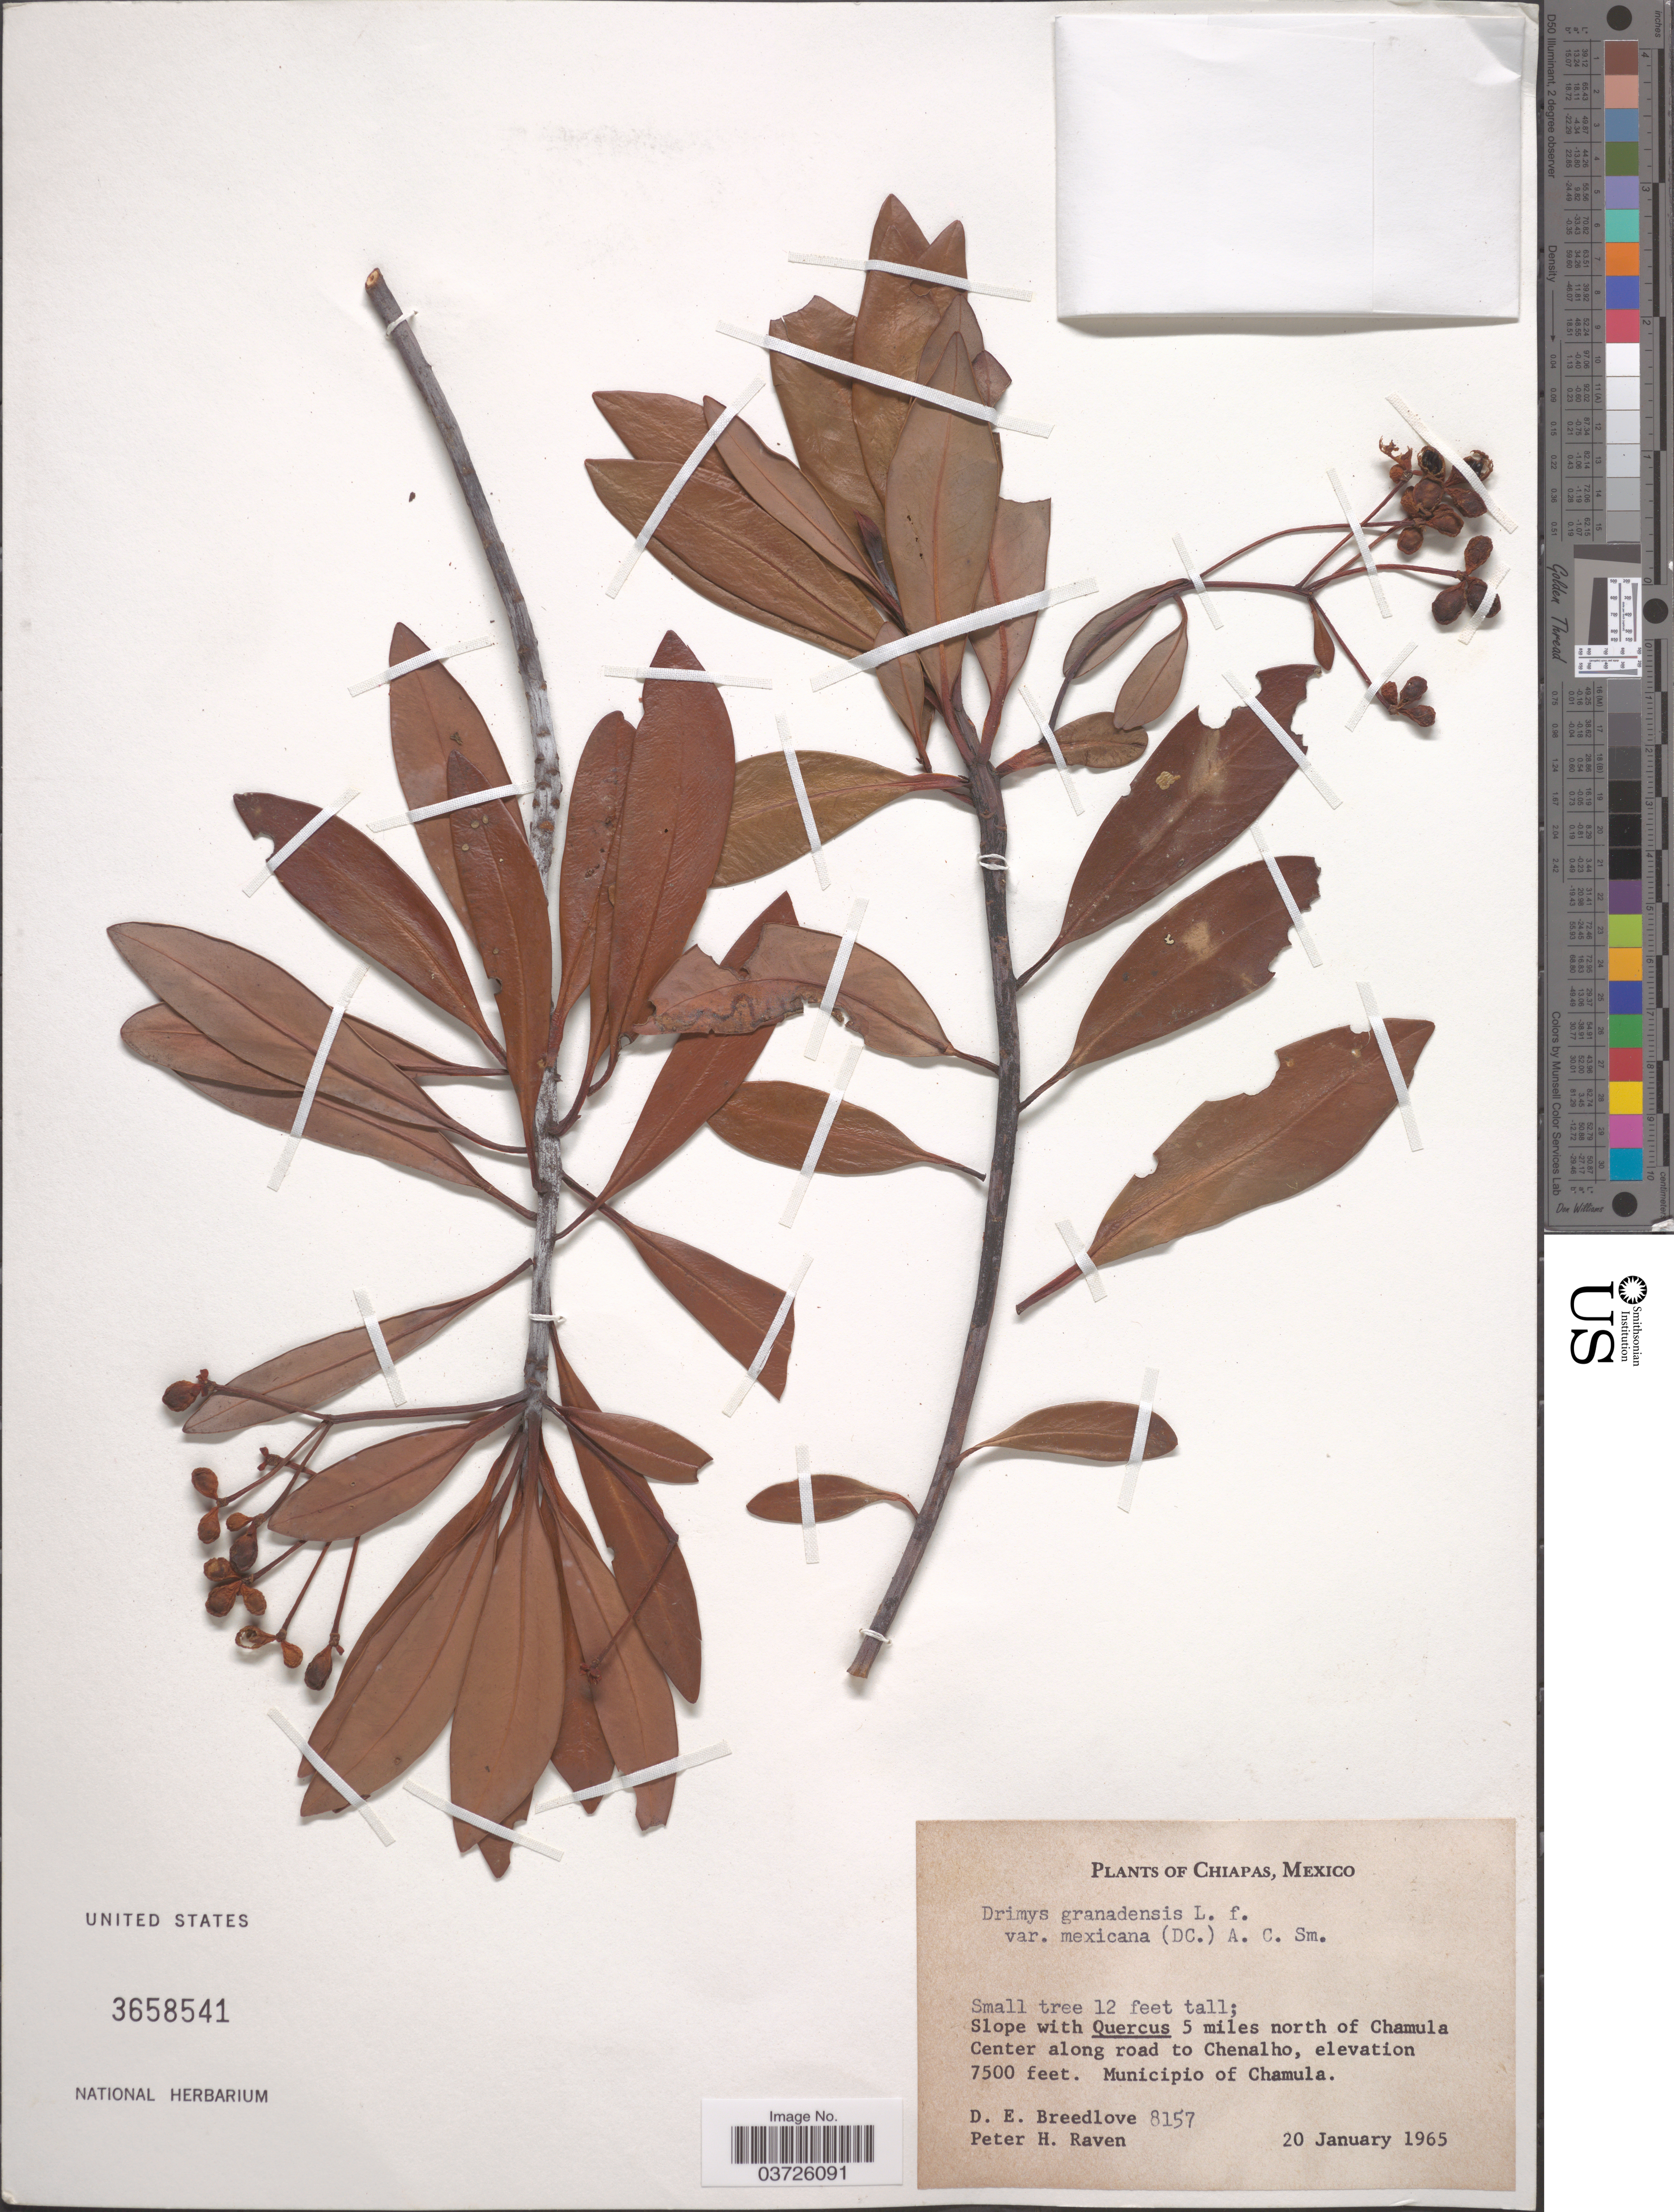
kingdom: Plantae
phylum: Tracheophyta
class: Magnoliopsida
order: Canellales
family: Winteraceae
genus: Drimys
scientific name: Drimys granadensis var. mexicana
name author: L. f.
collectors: D. E. Breedlove & P. Raven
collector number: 8157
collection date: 1965-01-20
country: Mexico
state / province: Chiapas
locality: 5 miles north of Chamula Center along road to Chenalho. Municipio of Chamula.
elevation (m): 2286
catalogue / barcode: US 3658541